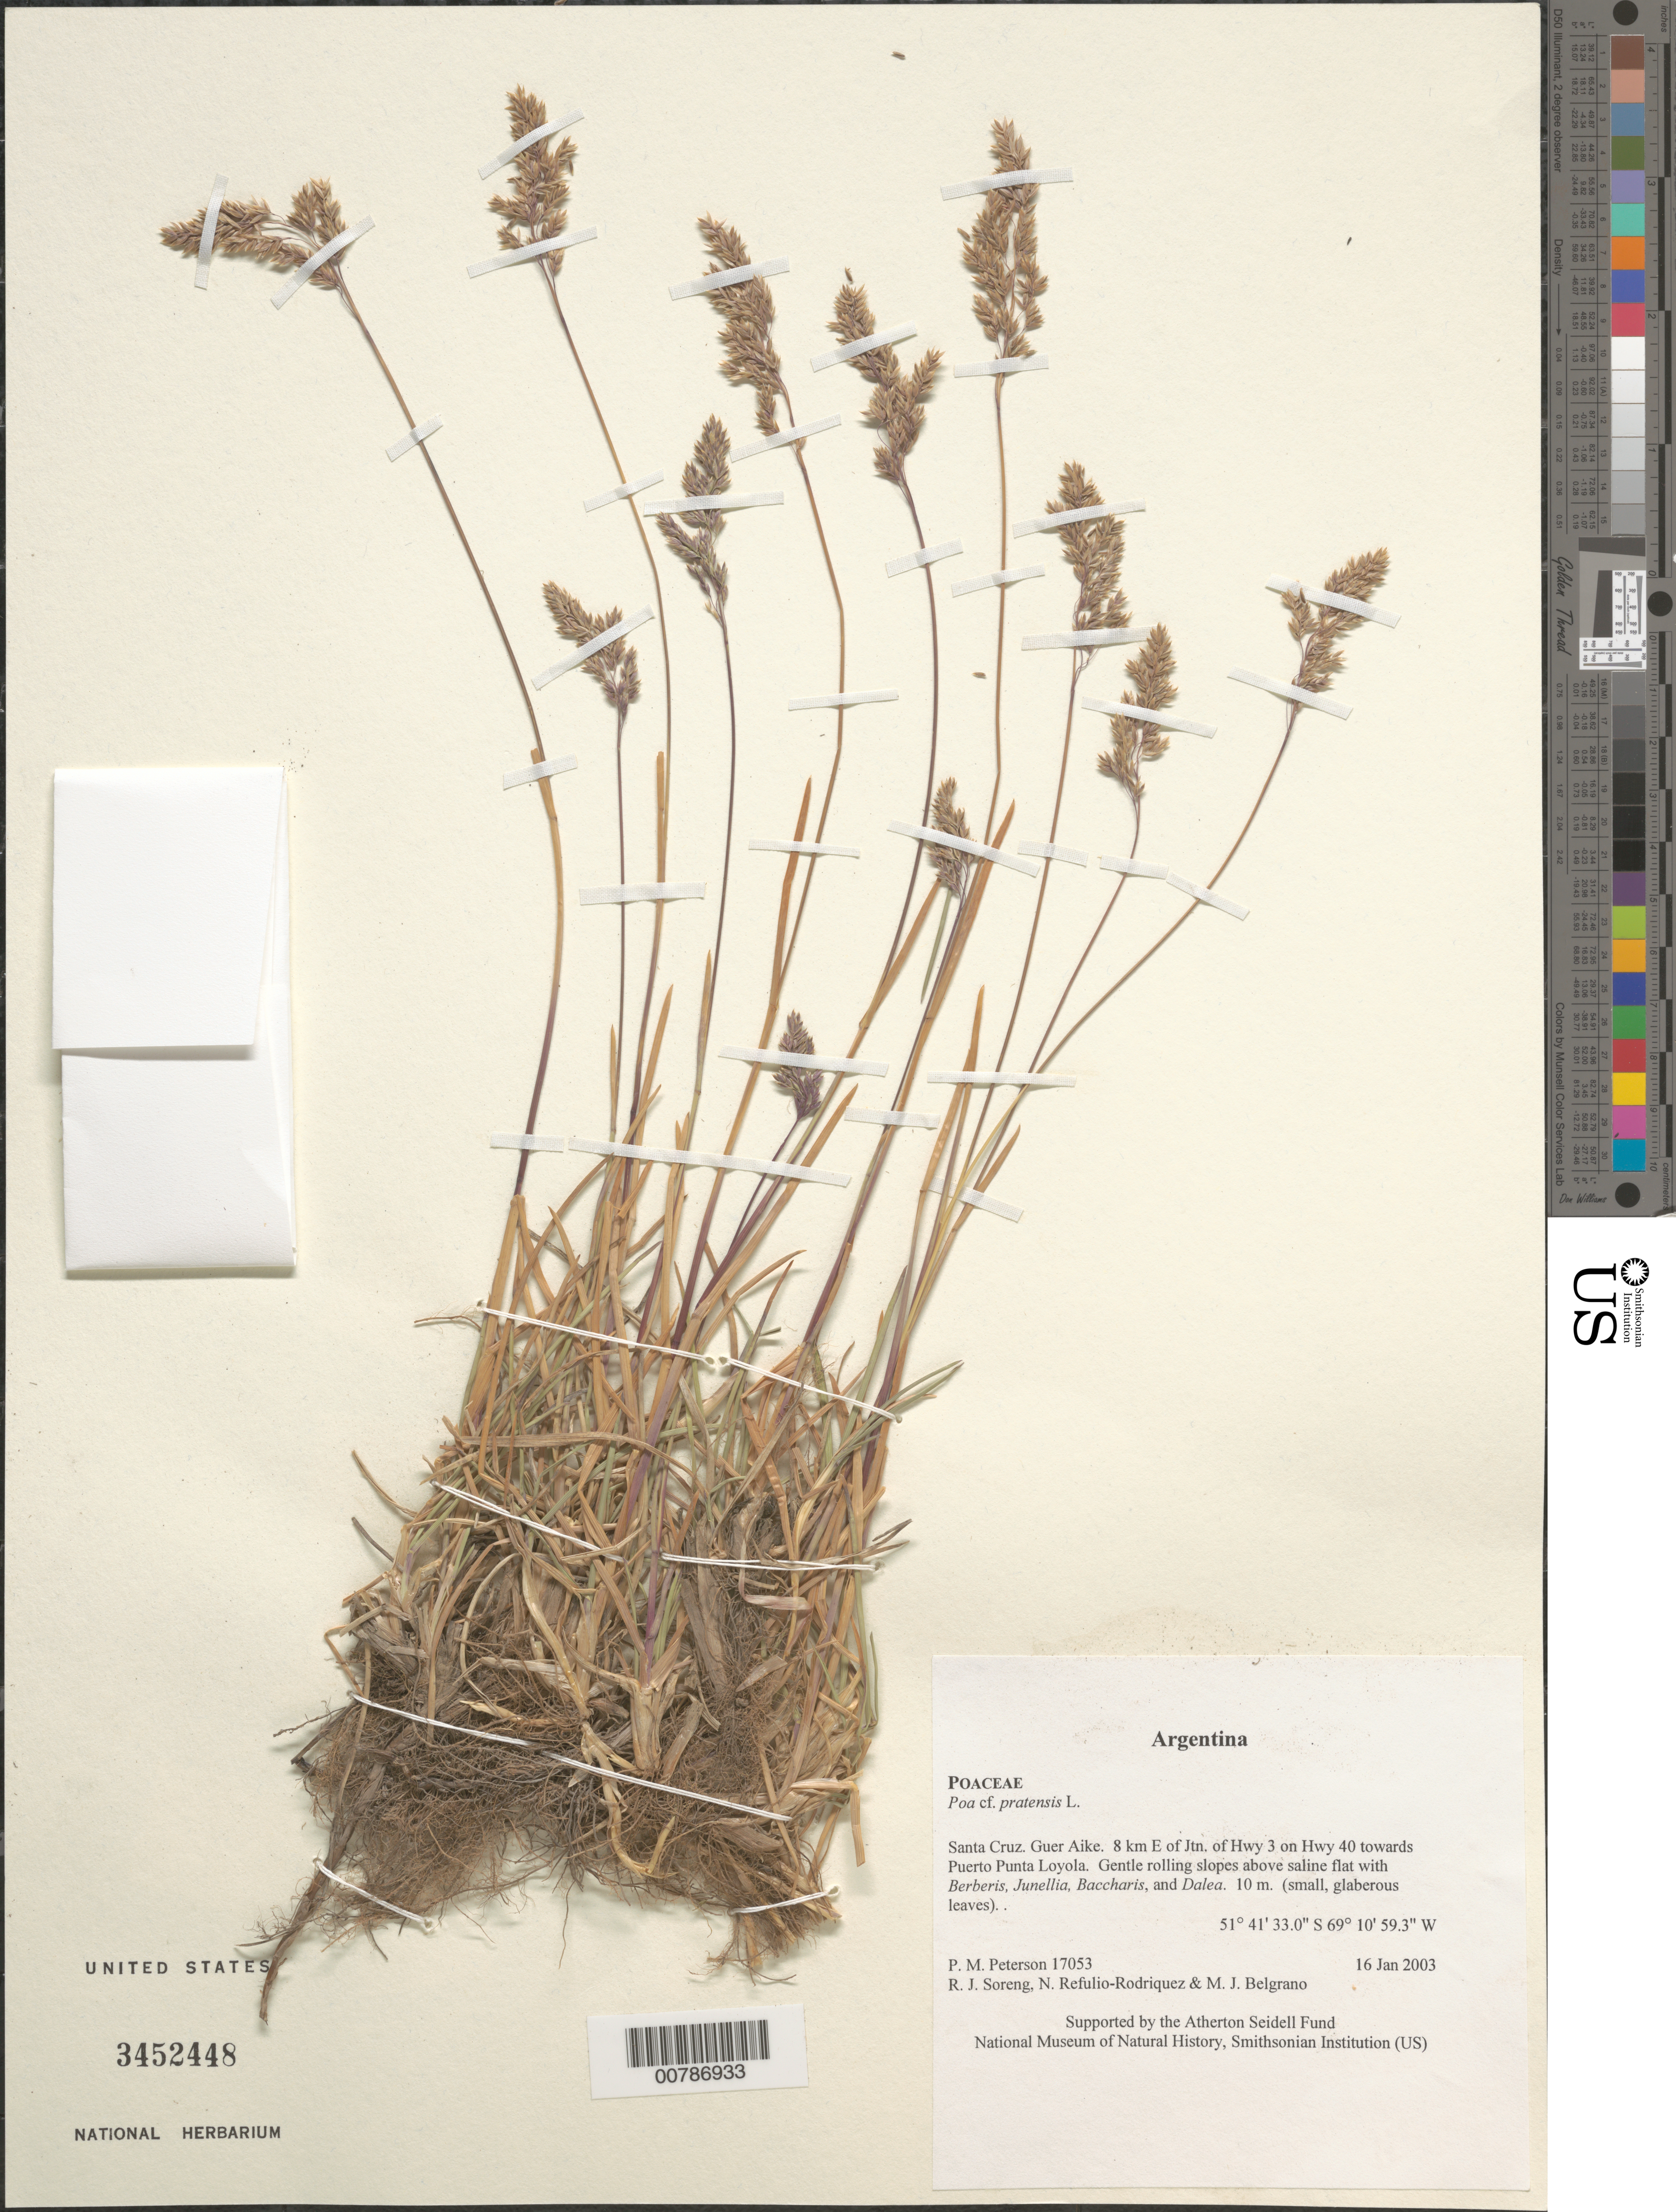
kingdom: Plantae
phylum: Tracheophyta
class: Liliopsida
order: Poales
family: Poaceae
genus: Poa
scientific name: Poa pratensis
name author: L.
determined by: Soreng, Robert J., Research Associate (BOT), Smithsonian Institution - National Museum of Natural History (UNITED STATES)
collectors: P. M. Peterson, R. J. Soreng, N. Refulio-Rodríguez & M. Belgrano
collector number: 17053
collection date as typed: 16 Jan 2003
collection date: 2003-01-16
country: Argentina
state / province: Santa Cruz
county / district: Guer Aike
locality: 8 km E of Jtn. of Hwy 3 on Hwy 40 towards Puerto Punta Loyola. Gentle rolling slopes above saline flat with Berberis, Junellia, Baccharis, and Dalea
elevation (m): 10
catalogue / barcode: US 3452448